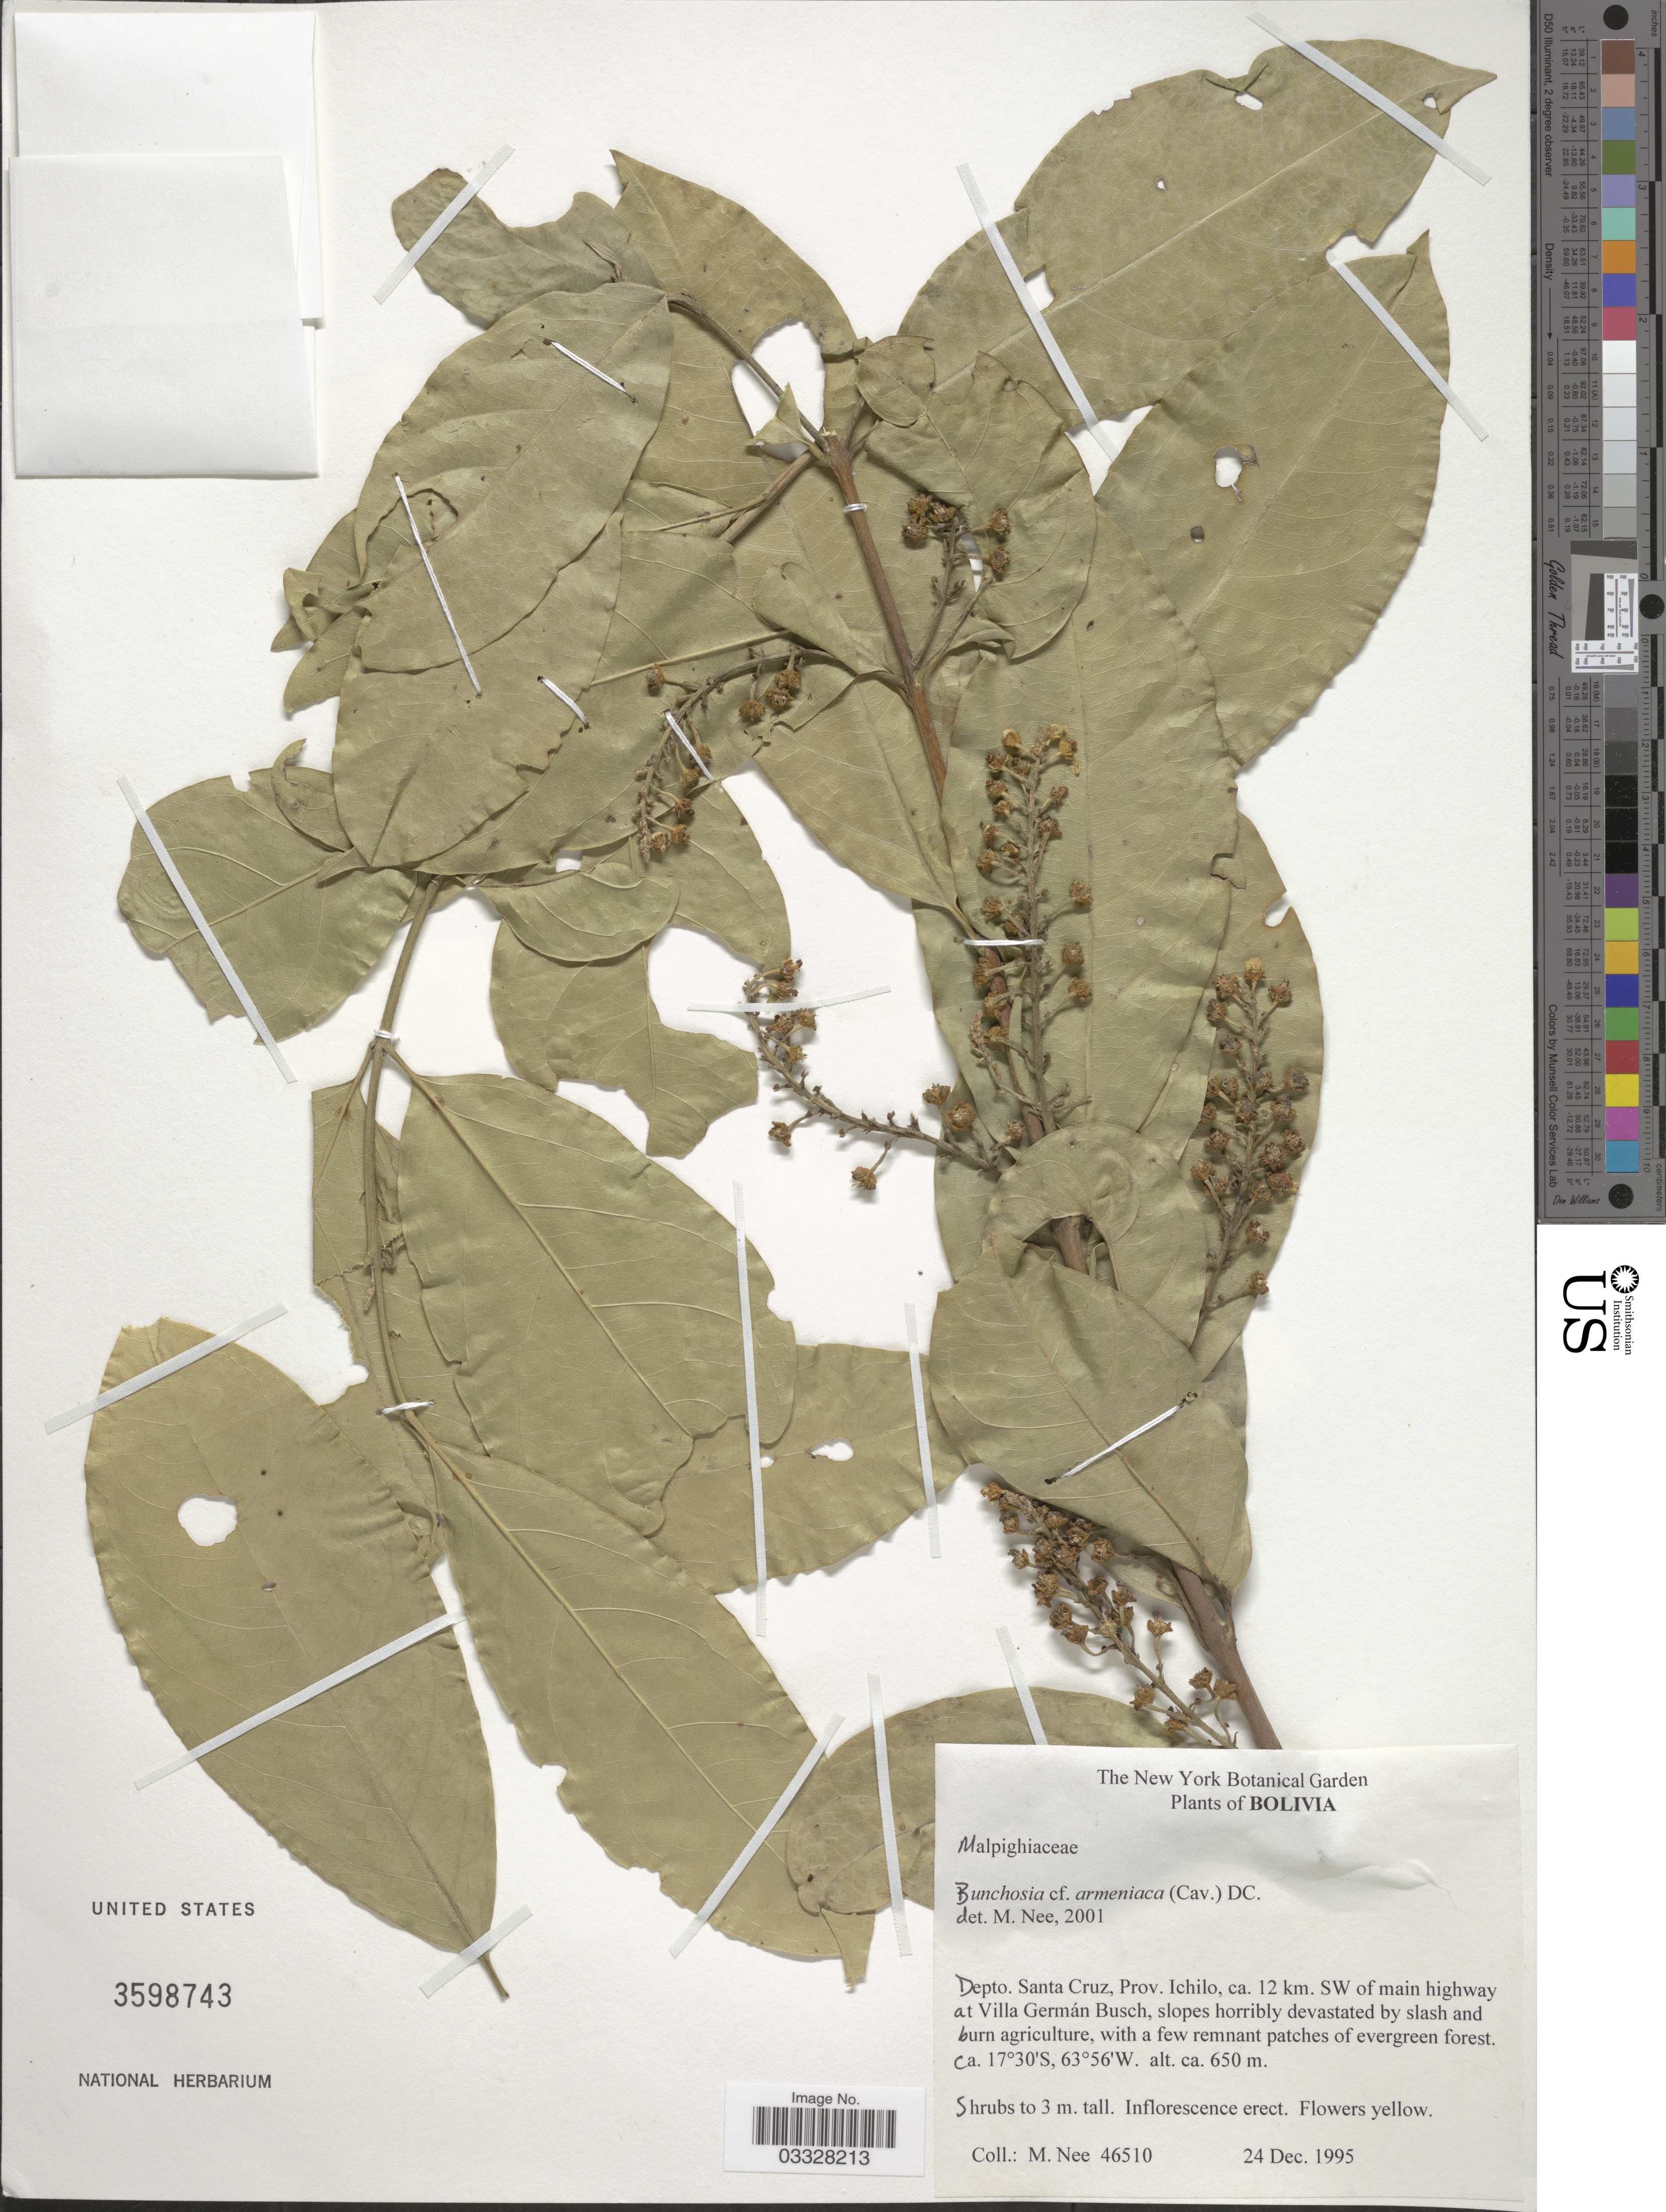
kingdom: Plantae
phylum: Tracheophyta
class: Magnoliopsida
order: Malpighiales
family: Malpighiaceae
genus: Bunchosia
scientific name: Bunchosia armeniaca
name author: (Cav.) DC.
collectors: M. Nee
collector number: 46510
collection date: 1995-12-24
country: Bolivia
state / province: Santa Cruz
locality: Depto. Santa Cruz, Prov. Ichilo, ca. 12 km. SW of main highway at Villa Germán Busch.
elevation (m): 650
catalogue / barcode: US 3598743